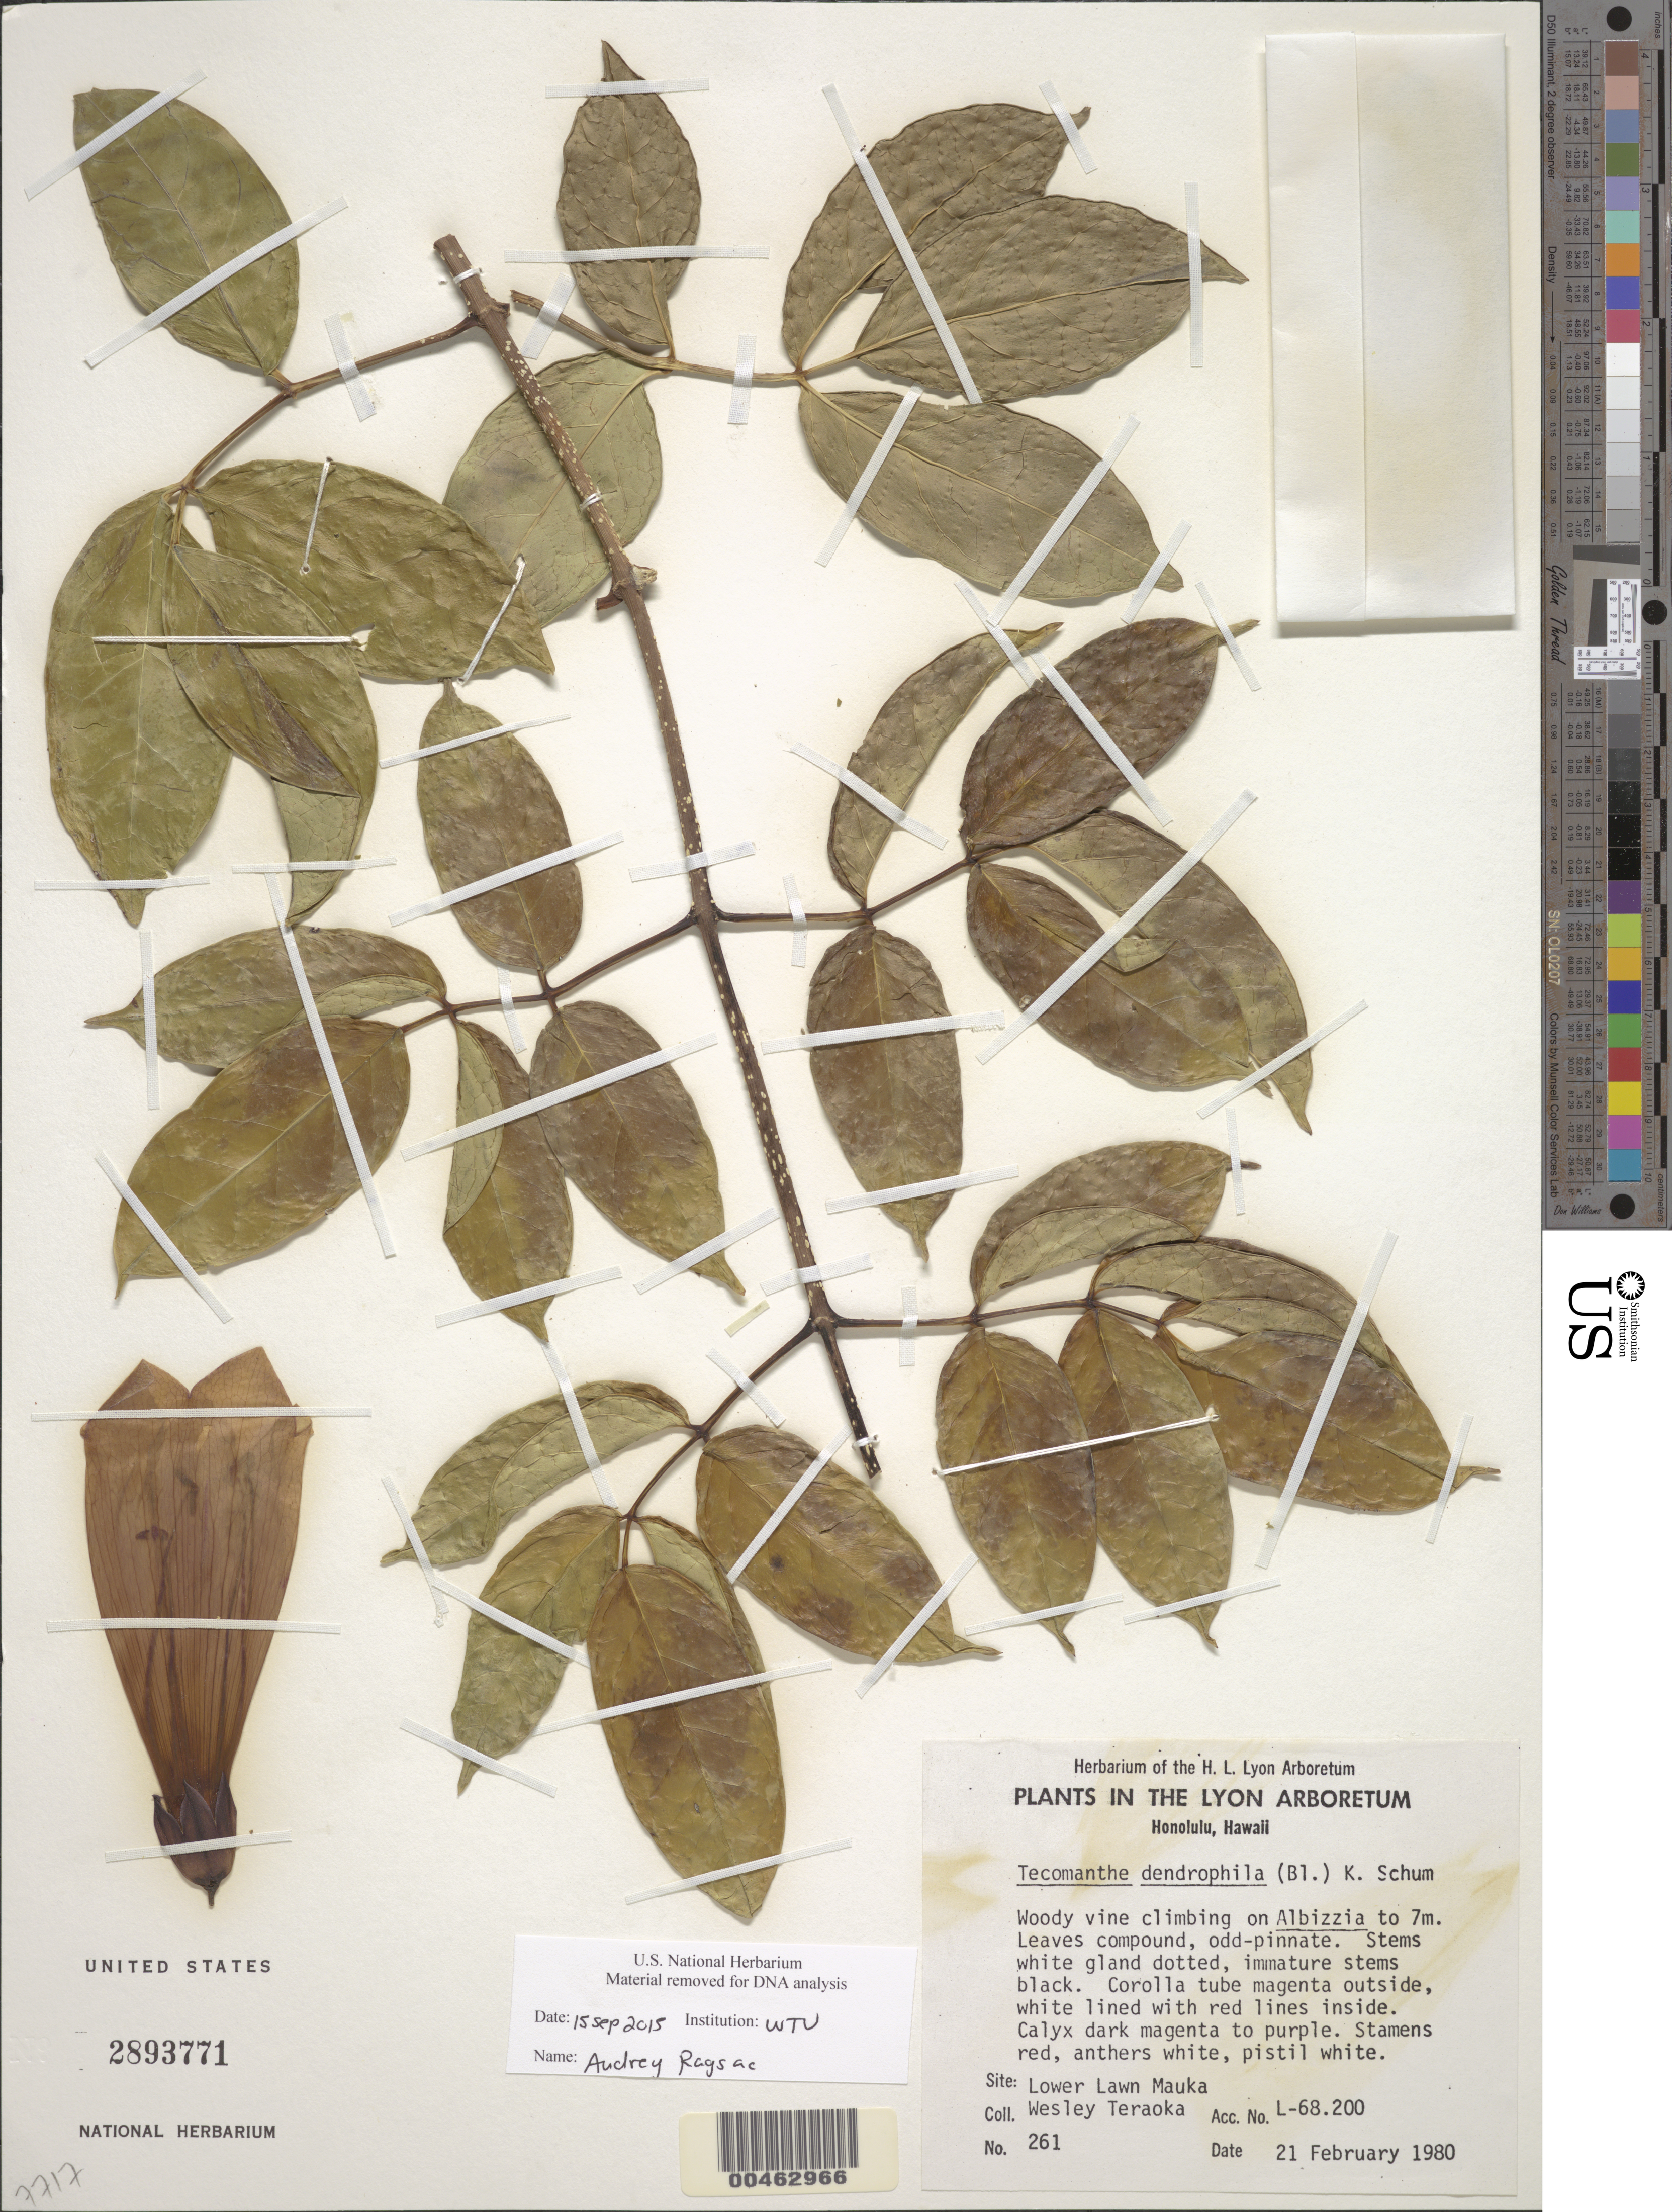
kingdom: Plantae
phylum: Tracheophyta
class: Magnoliopsida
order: Lamiales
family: Bignoniaceae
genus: Tecomanthe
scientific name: Tecomanthe dendrophila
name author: (Blume) K. Schum.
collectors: W. Teraoka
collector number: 261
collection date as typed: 21 Feb 1980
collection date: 1980-02-21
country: United States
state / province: Hawaii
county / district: Honolulu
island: Oahu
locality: Honolulu, Lower Lawn Mauka, Lyon Arboretum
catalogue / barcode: US 2893771